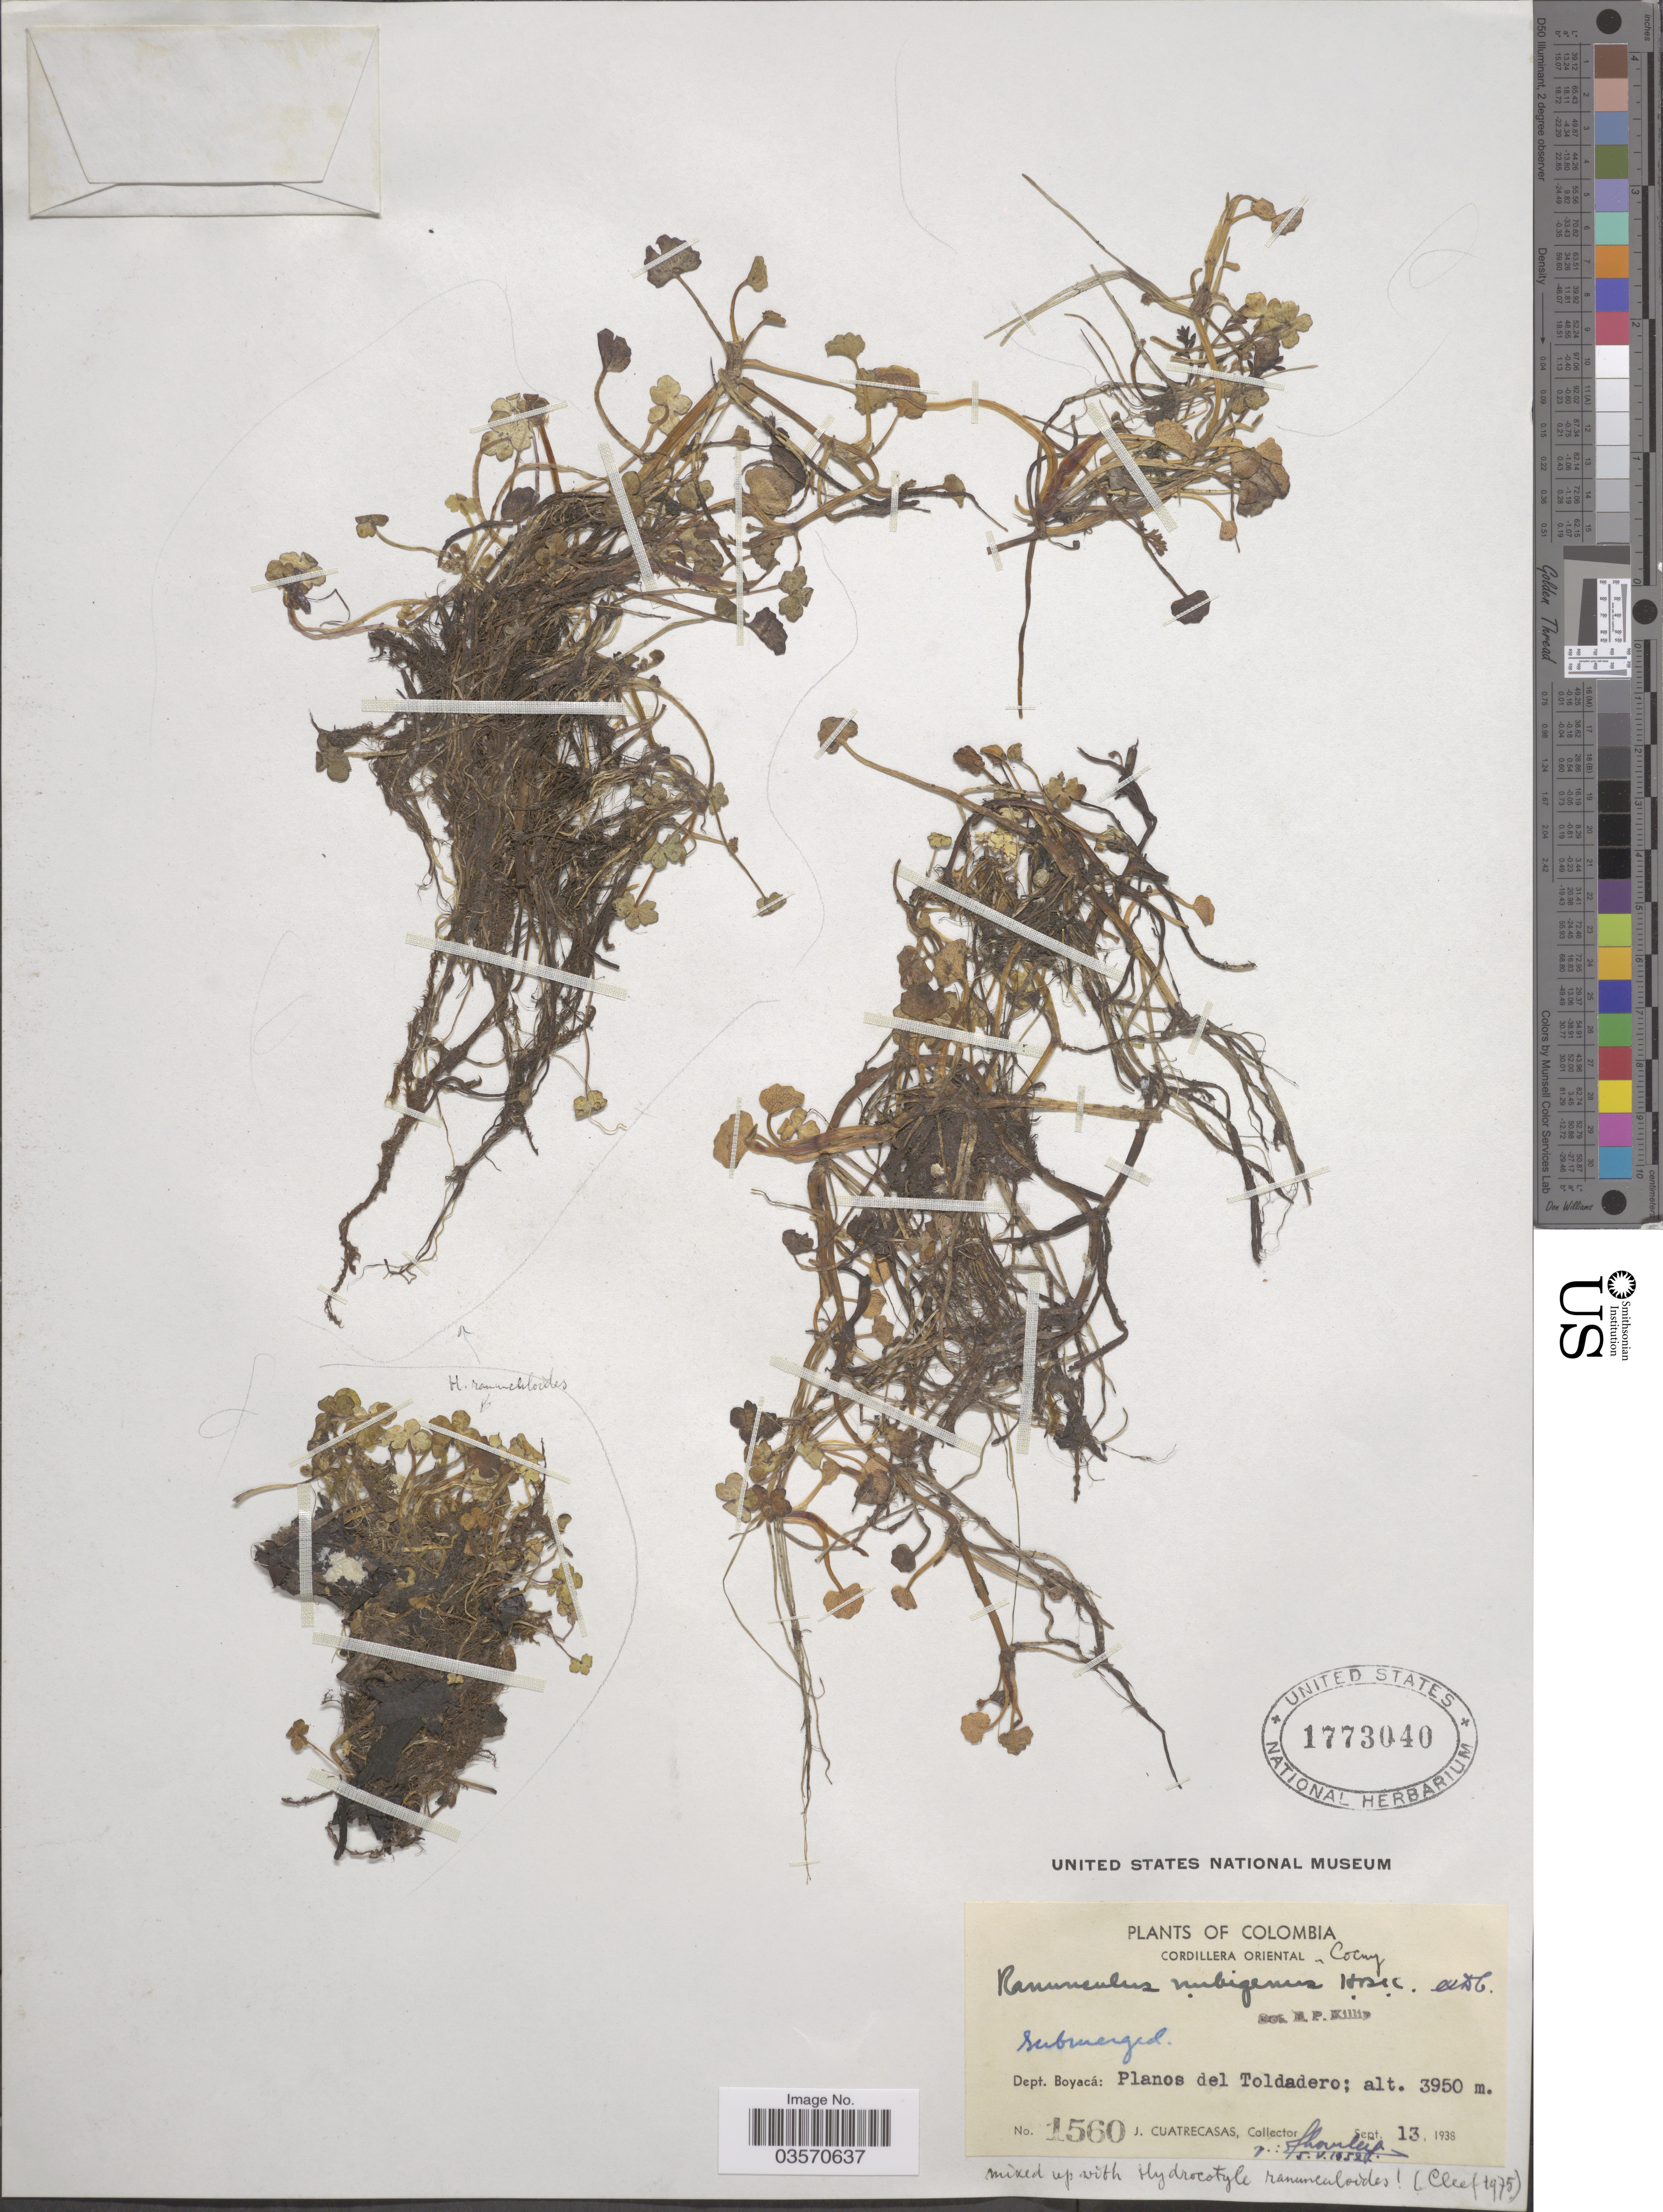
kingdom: Plantae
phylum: Tracheophyta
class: Magnoliopsida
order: Ranunculales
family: Ranunculaceae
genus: Ranunculus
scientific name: Ranunculus nubigenus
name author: Humb. et al. ex DC.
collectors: J. Cuatrecasas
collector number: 1560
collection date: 1938-09-13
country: Colombia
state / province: Boyacá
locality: Cordillera Oriental. Dept. Boyacá: Planos del Toldadero.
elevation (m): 3950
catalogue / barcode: US 1773040